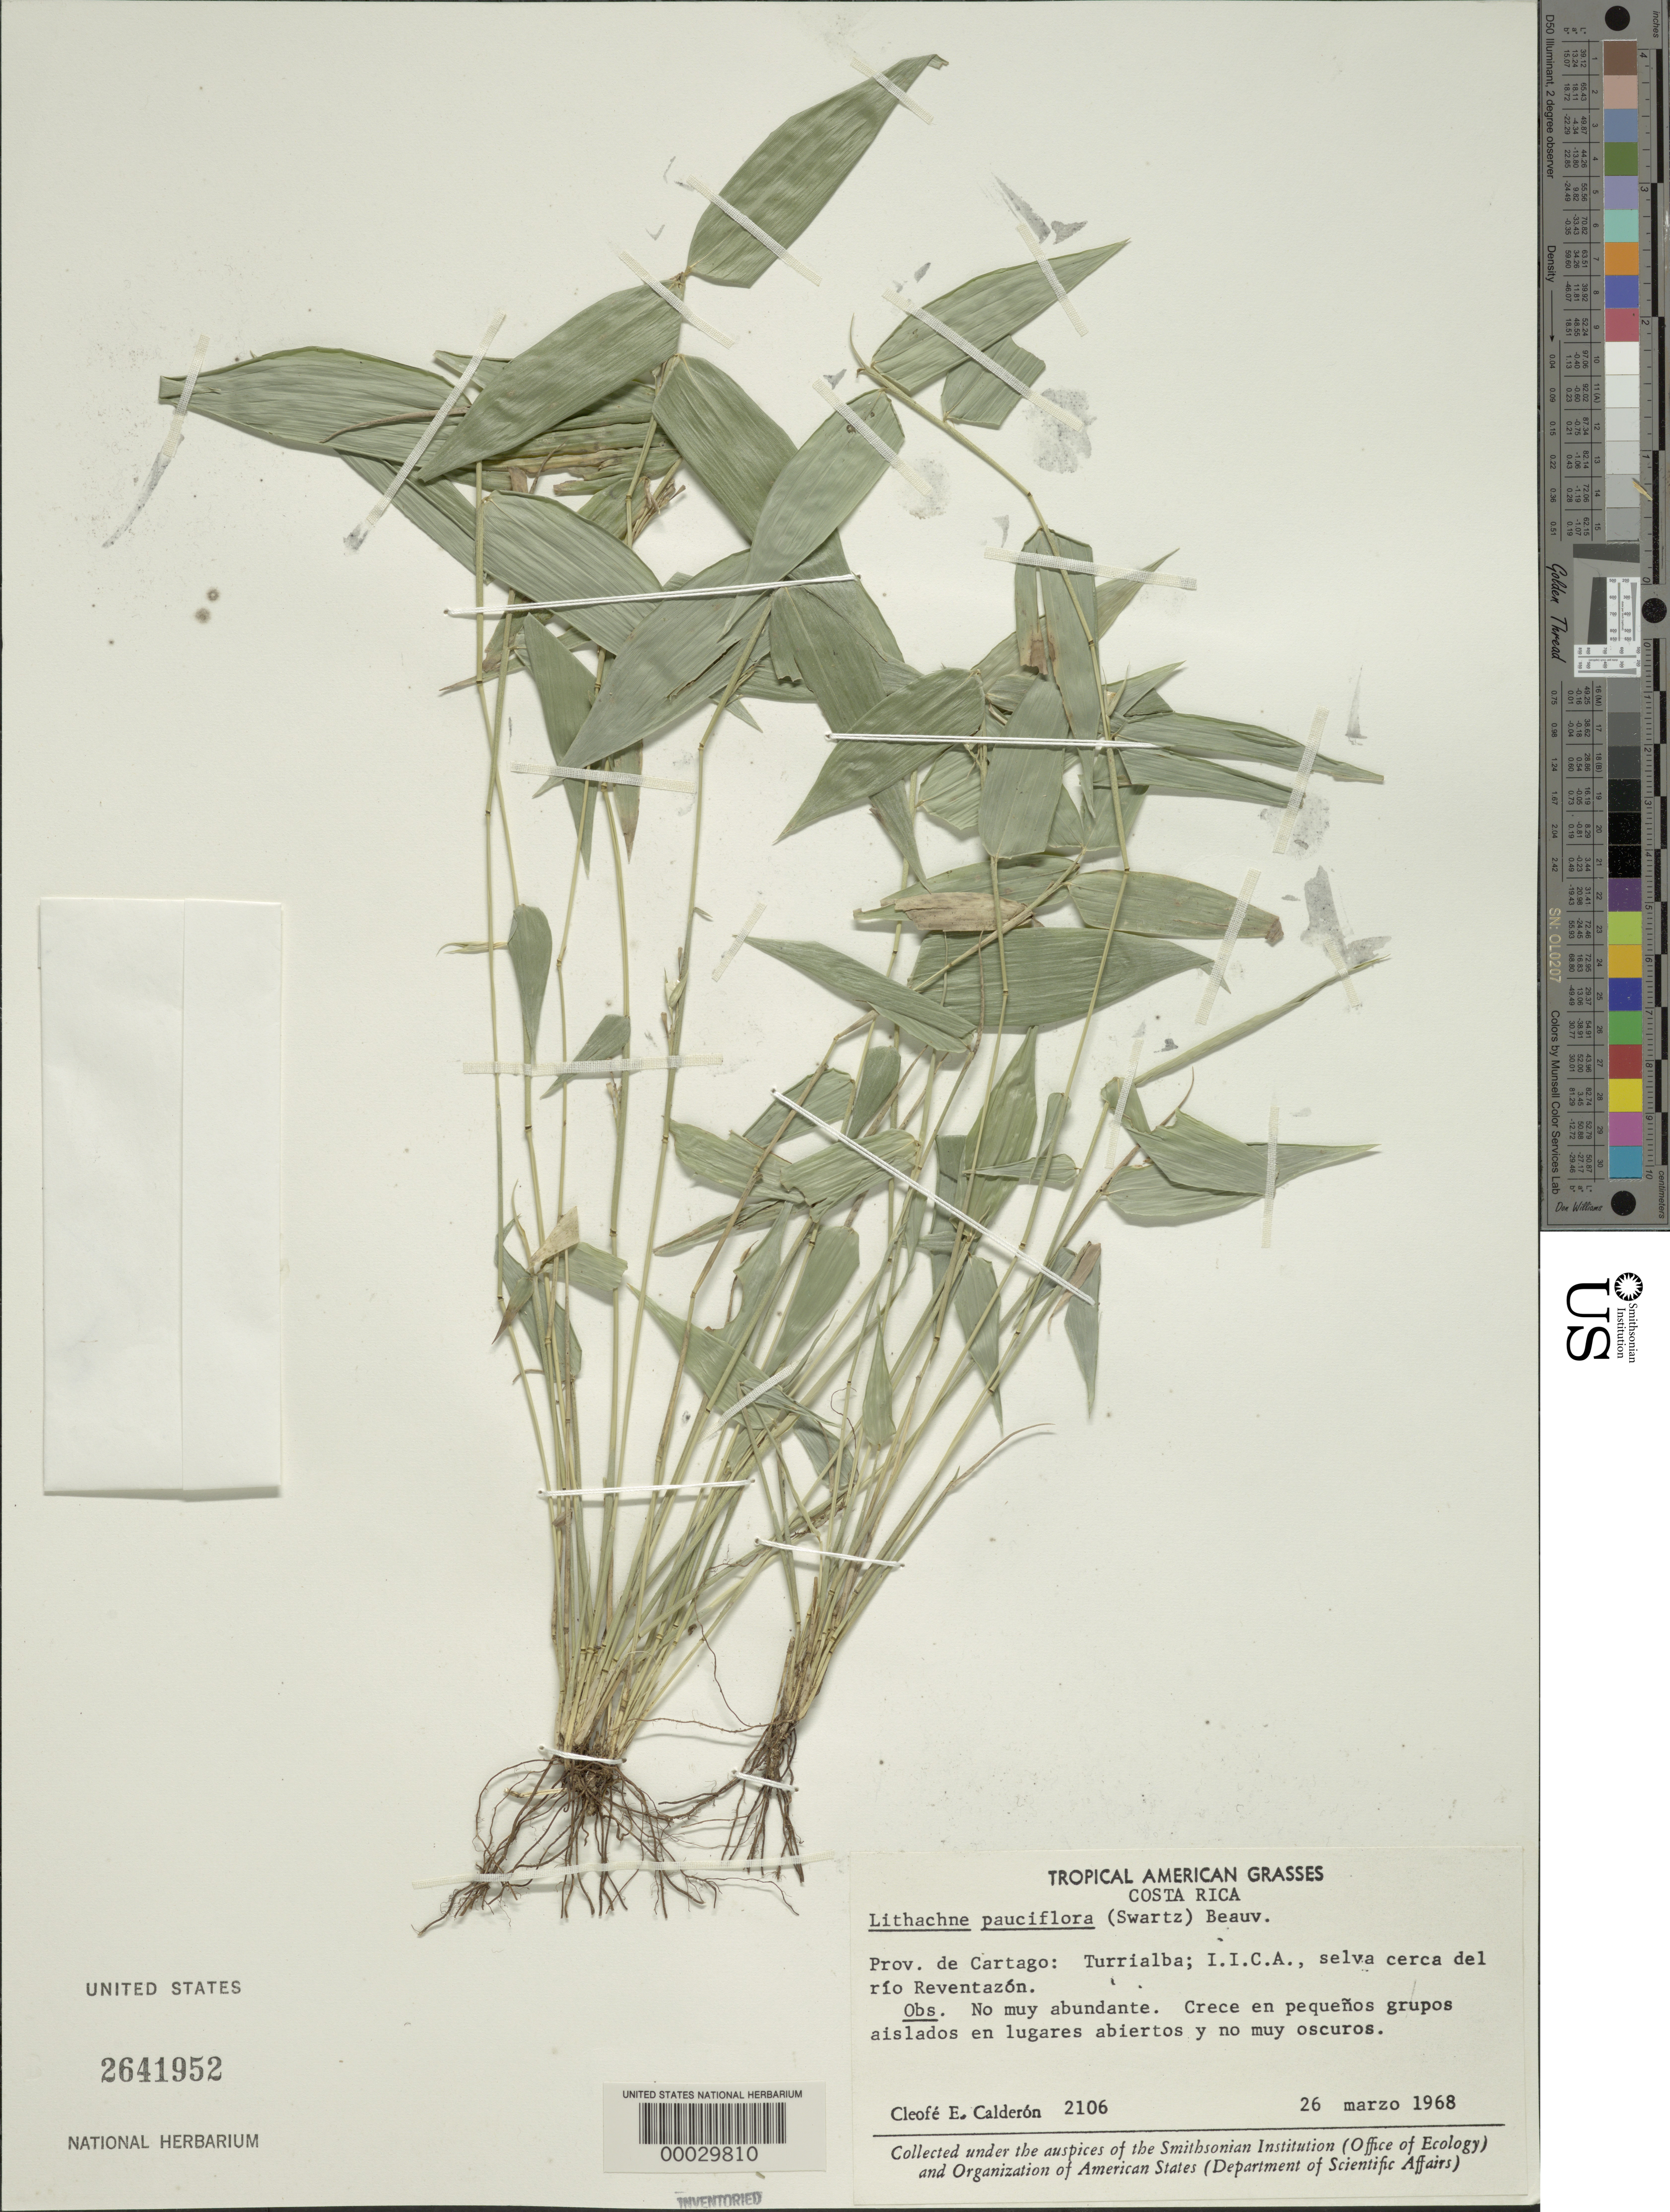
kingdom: Plantae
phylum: Tracheophyta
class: Liliopsida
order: Poales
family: Poaceae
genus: Lithachne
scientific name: Lithachne pauciflora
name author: (Sw.) P. Beauv.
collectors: C. E. Calderón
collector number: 2106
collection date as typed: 26 Mar 1968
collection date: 1968-03-26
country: Costa Rica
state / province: Cartago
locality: Turrialba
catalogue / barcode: US 2641952